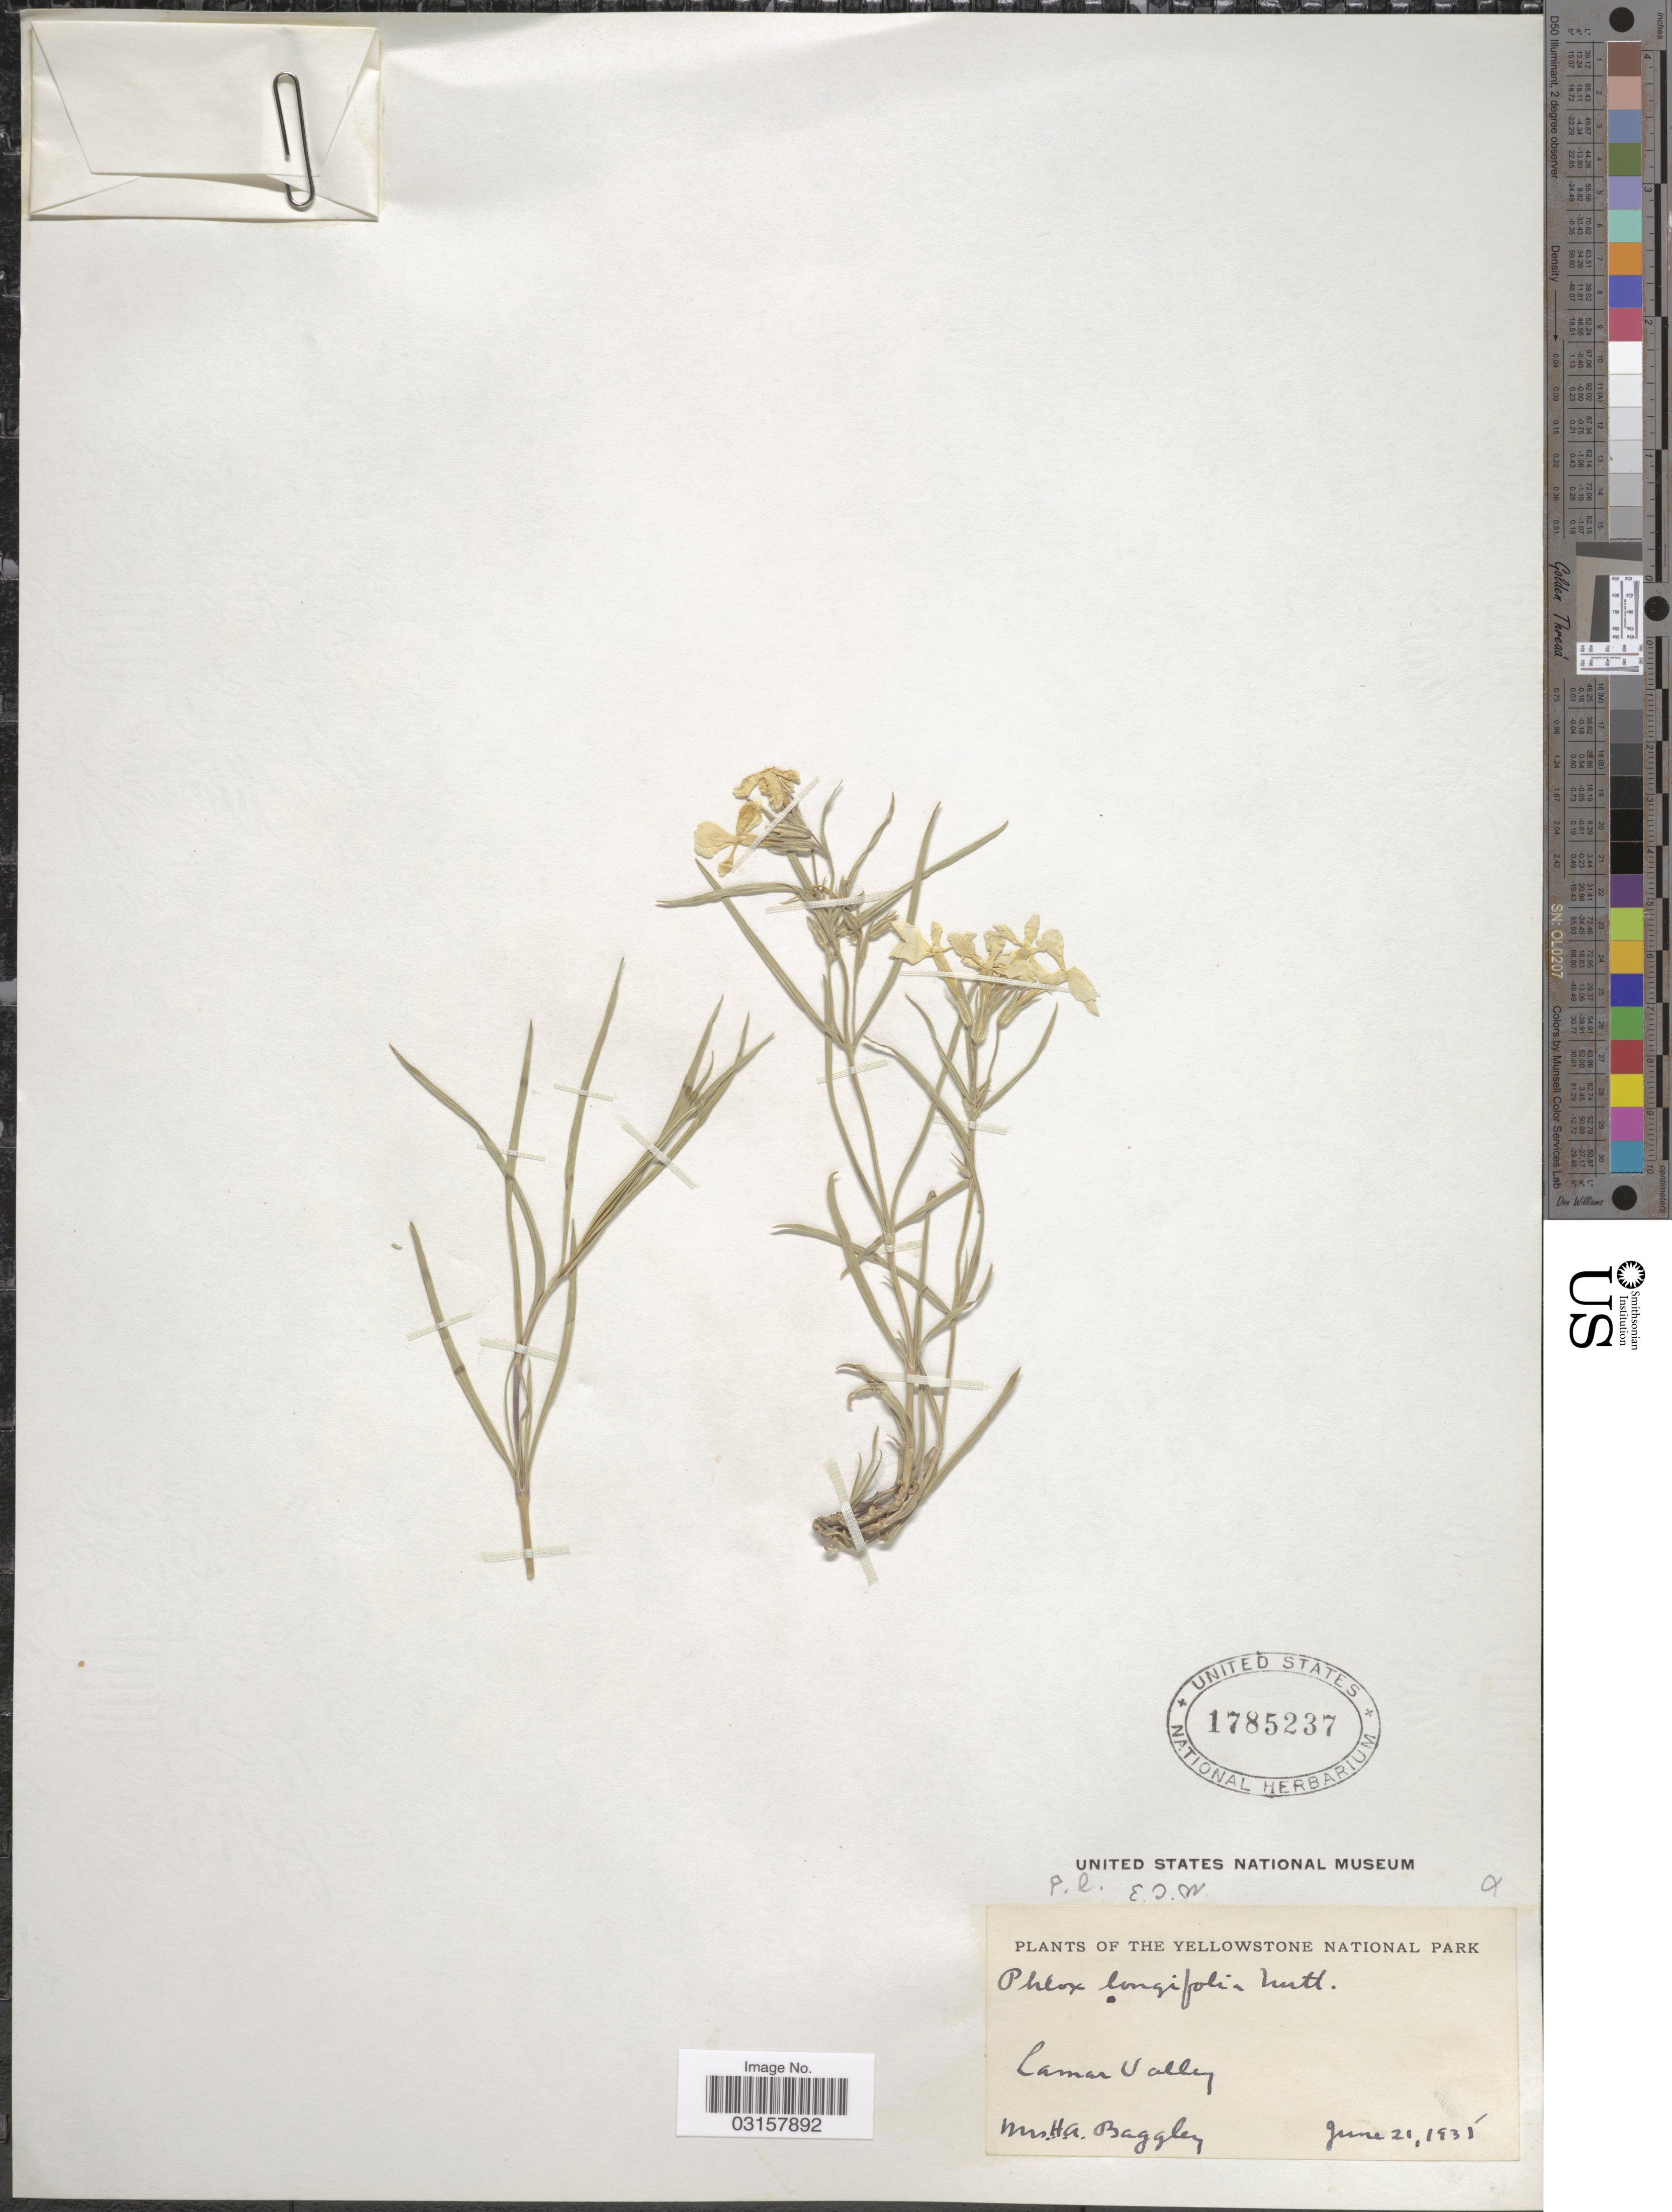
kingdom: Plantae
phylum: Tracheophyta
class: Magnoliopsida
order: Ericales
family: Polemoniaceae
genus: Phlox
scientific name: Phlox longifolia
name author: Nutt.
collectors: H. Baggley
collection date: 1935-06-21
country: United States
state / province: Wyoming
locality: The Yellowstone National Park. Lamar Valley.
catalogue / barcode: US 1785237